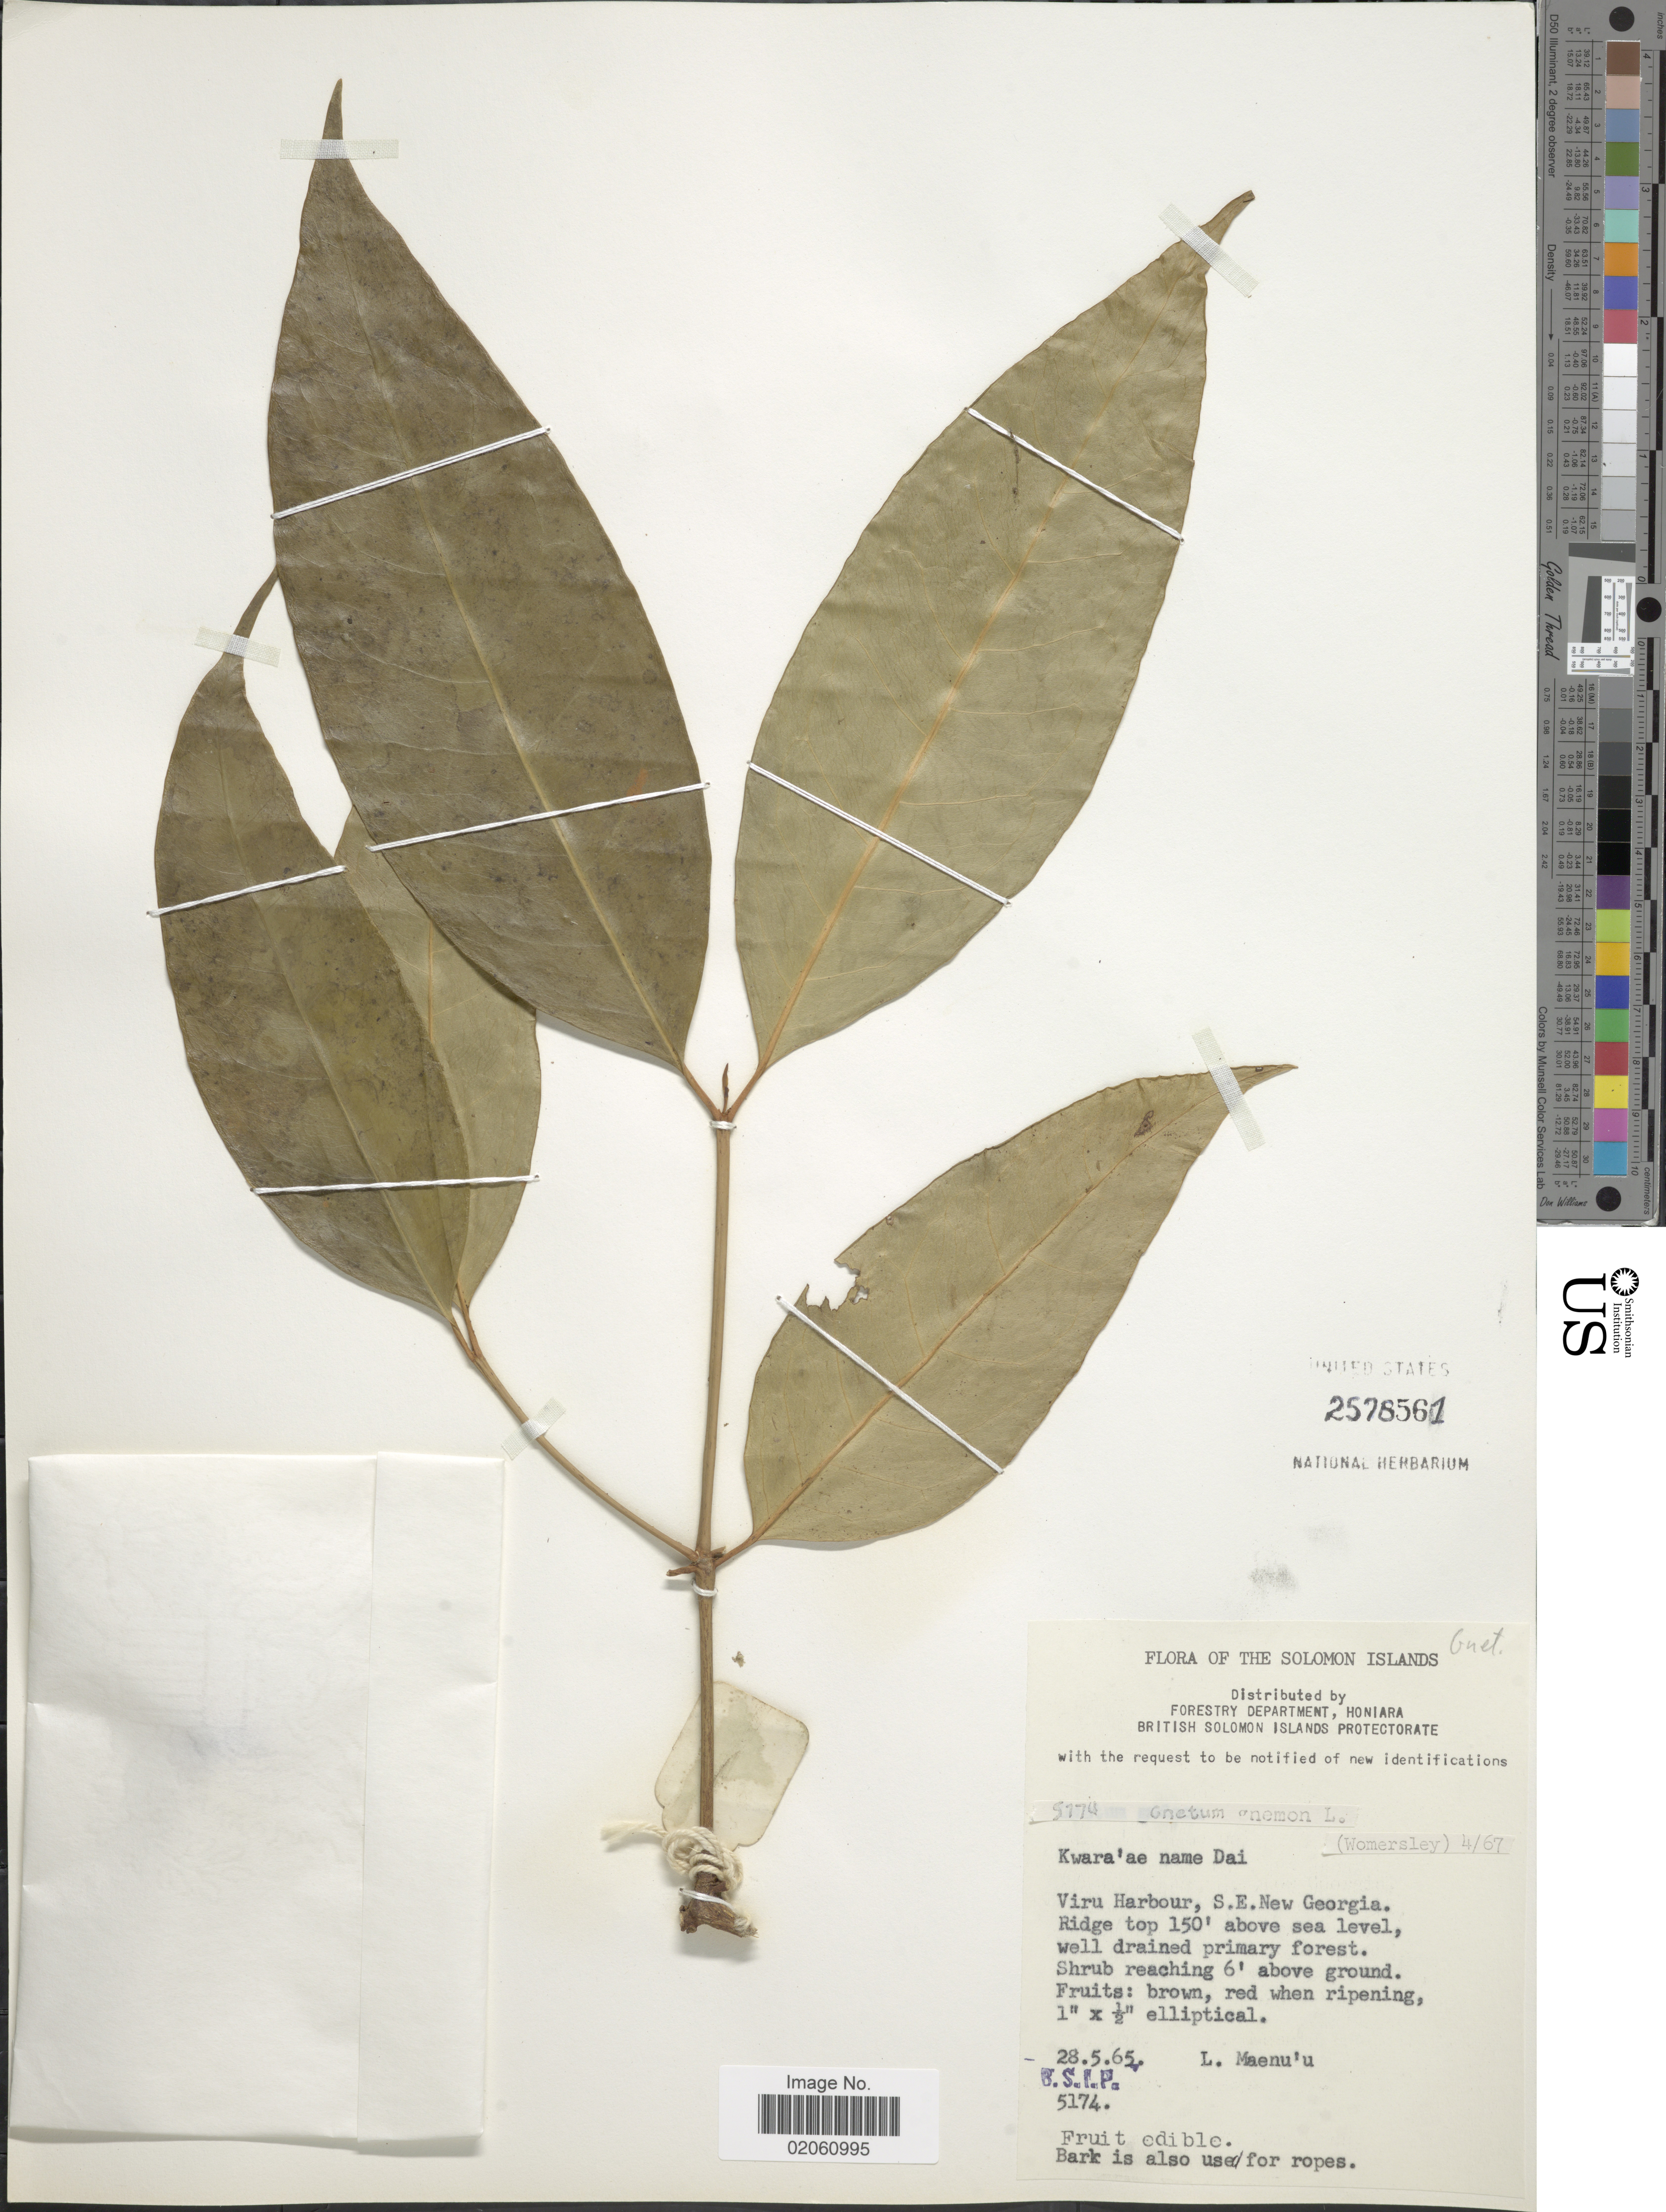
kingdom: Plantae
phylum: Tracheophyta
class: Gnetopsida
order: Gnetales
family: Gnetaceae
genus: Gnetum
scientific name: Gnetum gnemon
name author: L.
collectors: L. Maenu'u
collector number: B.S.I.P. 5174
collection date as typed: Transcribed d/m/y: 28/5/65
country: Solomon Islands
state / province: Solomon Islands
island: New Georgia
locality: Viru Harbour, S.E. New Georgia. Ridge top 150' well drained primary forest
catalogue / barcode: US 2578561